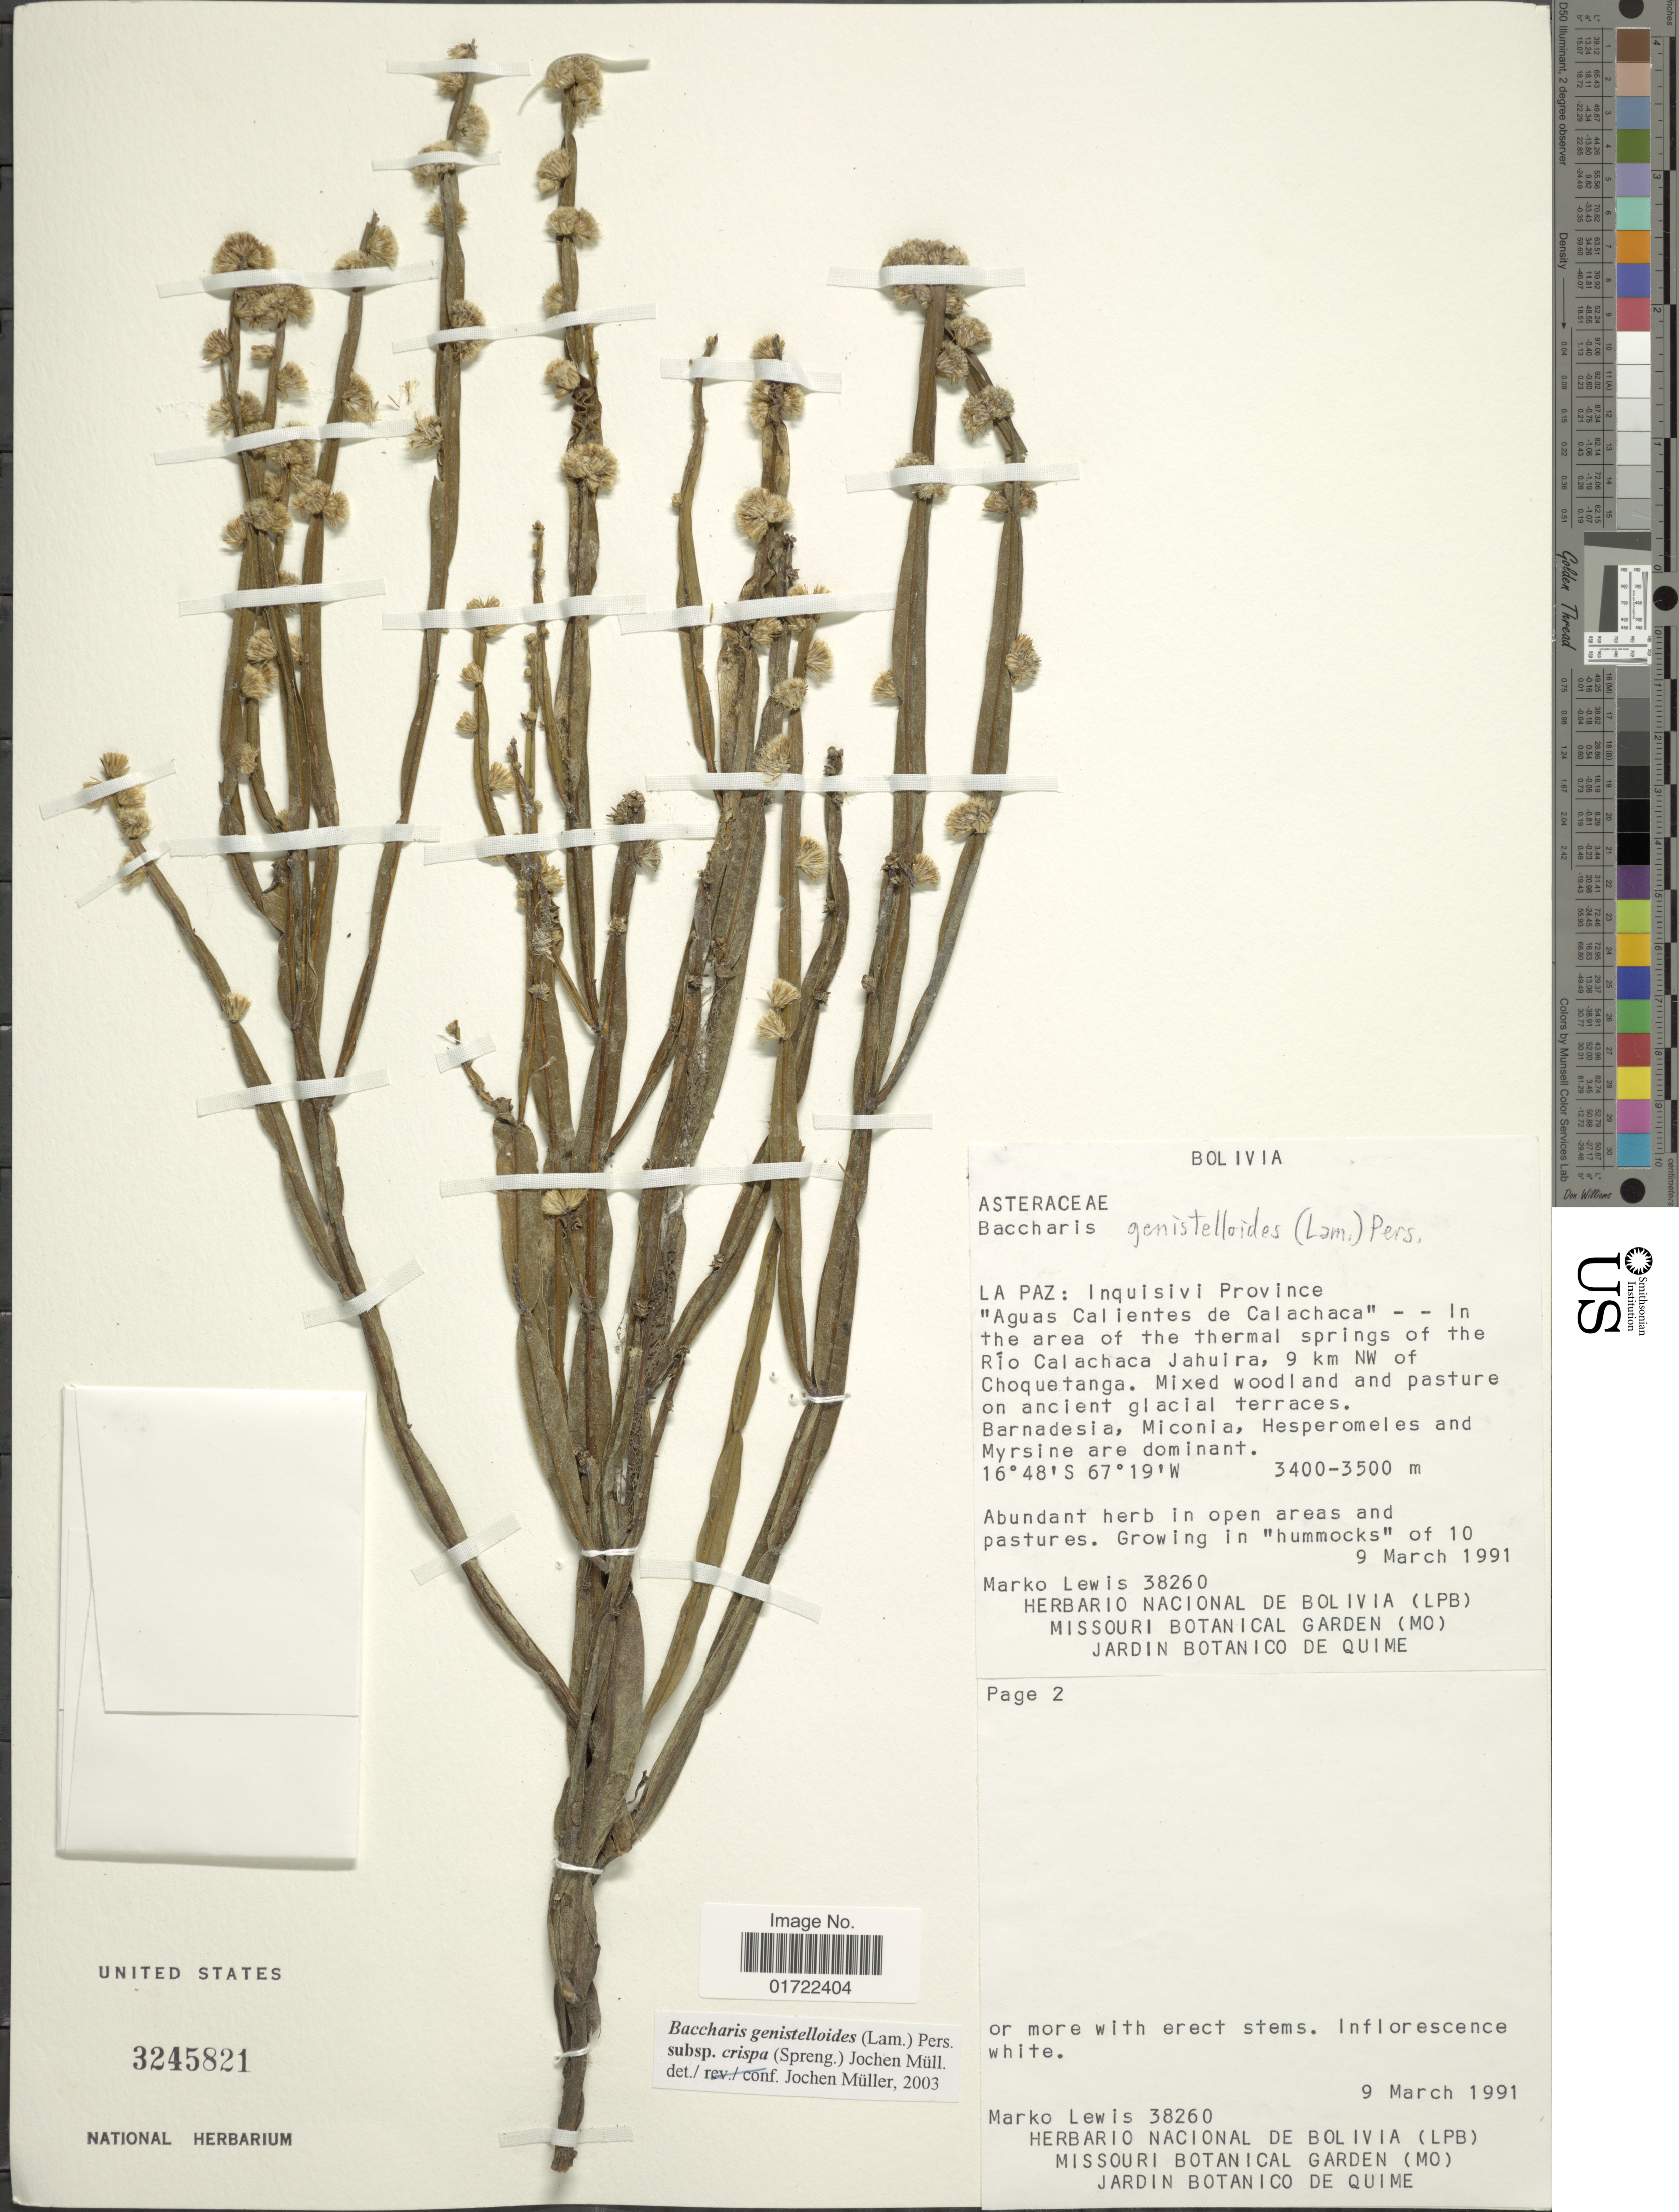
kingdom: Plantae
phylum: Tracheophyta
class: Magnoliopsida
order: Asterales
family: Asteraceae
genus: Baccharis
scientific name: Baccharis genistelloides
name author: (Lam.) Pers.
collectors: M. A. Lewis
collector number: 38260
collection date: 1991-03-09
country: Bolivia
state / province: La Paz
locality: Inquisivi Province, Aguas Calientes de Calachaca, in the area of the thermal springs of the Rio Calachaca Jahuira, 9 km NW of Choquetanga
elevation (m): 3400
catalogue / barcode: US 3245821